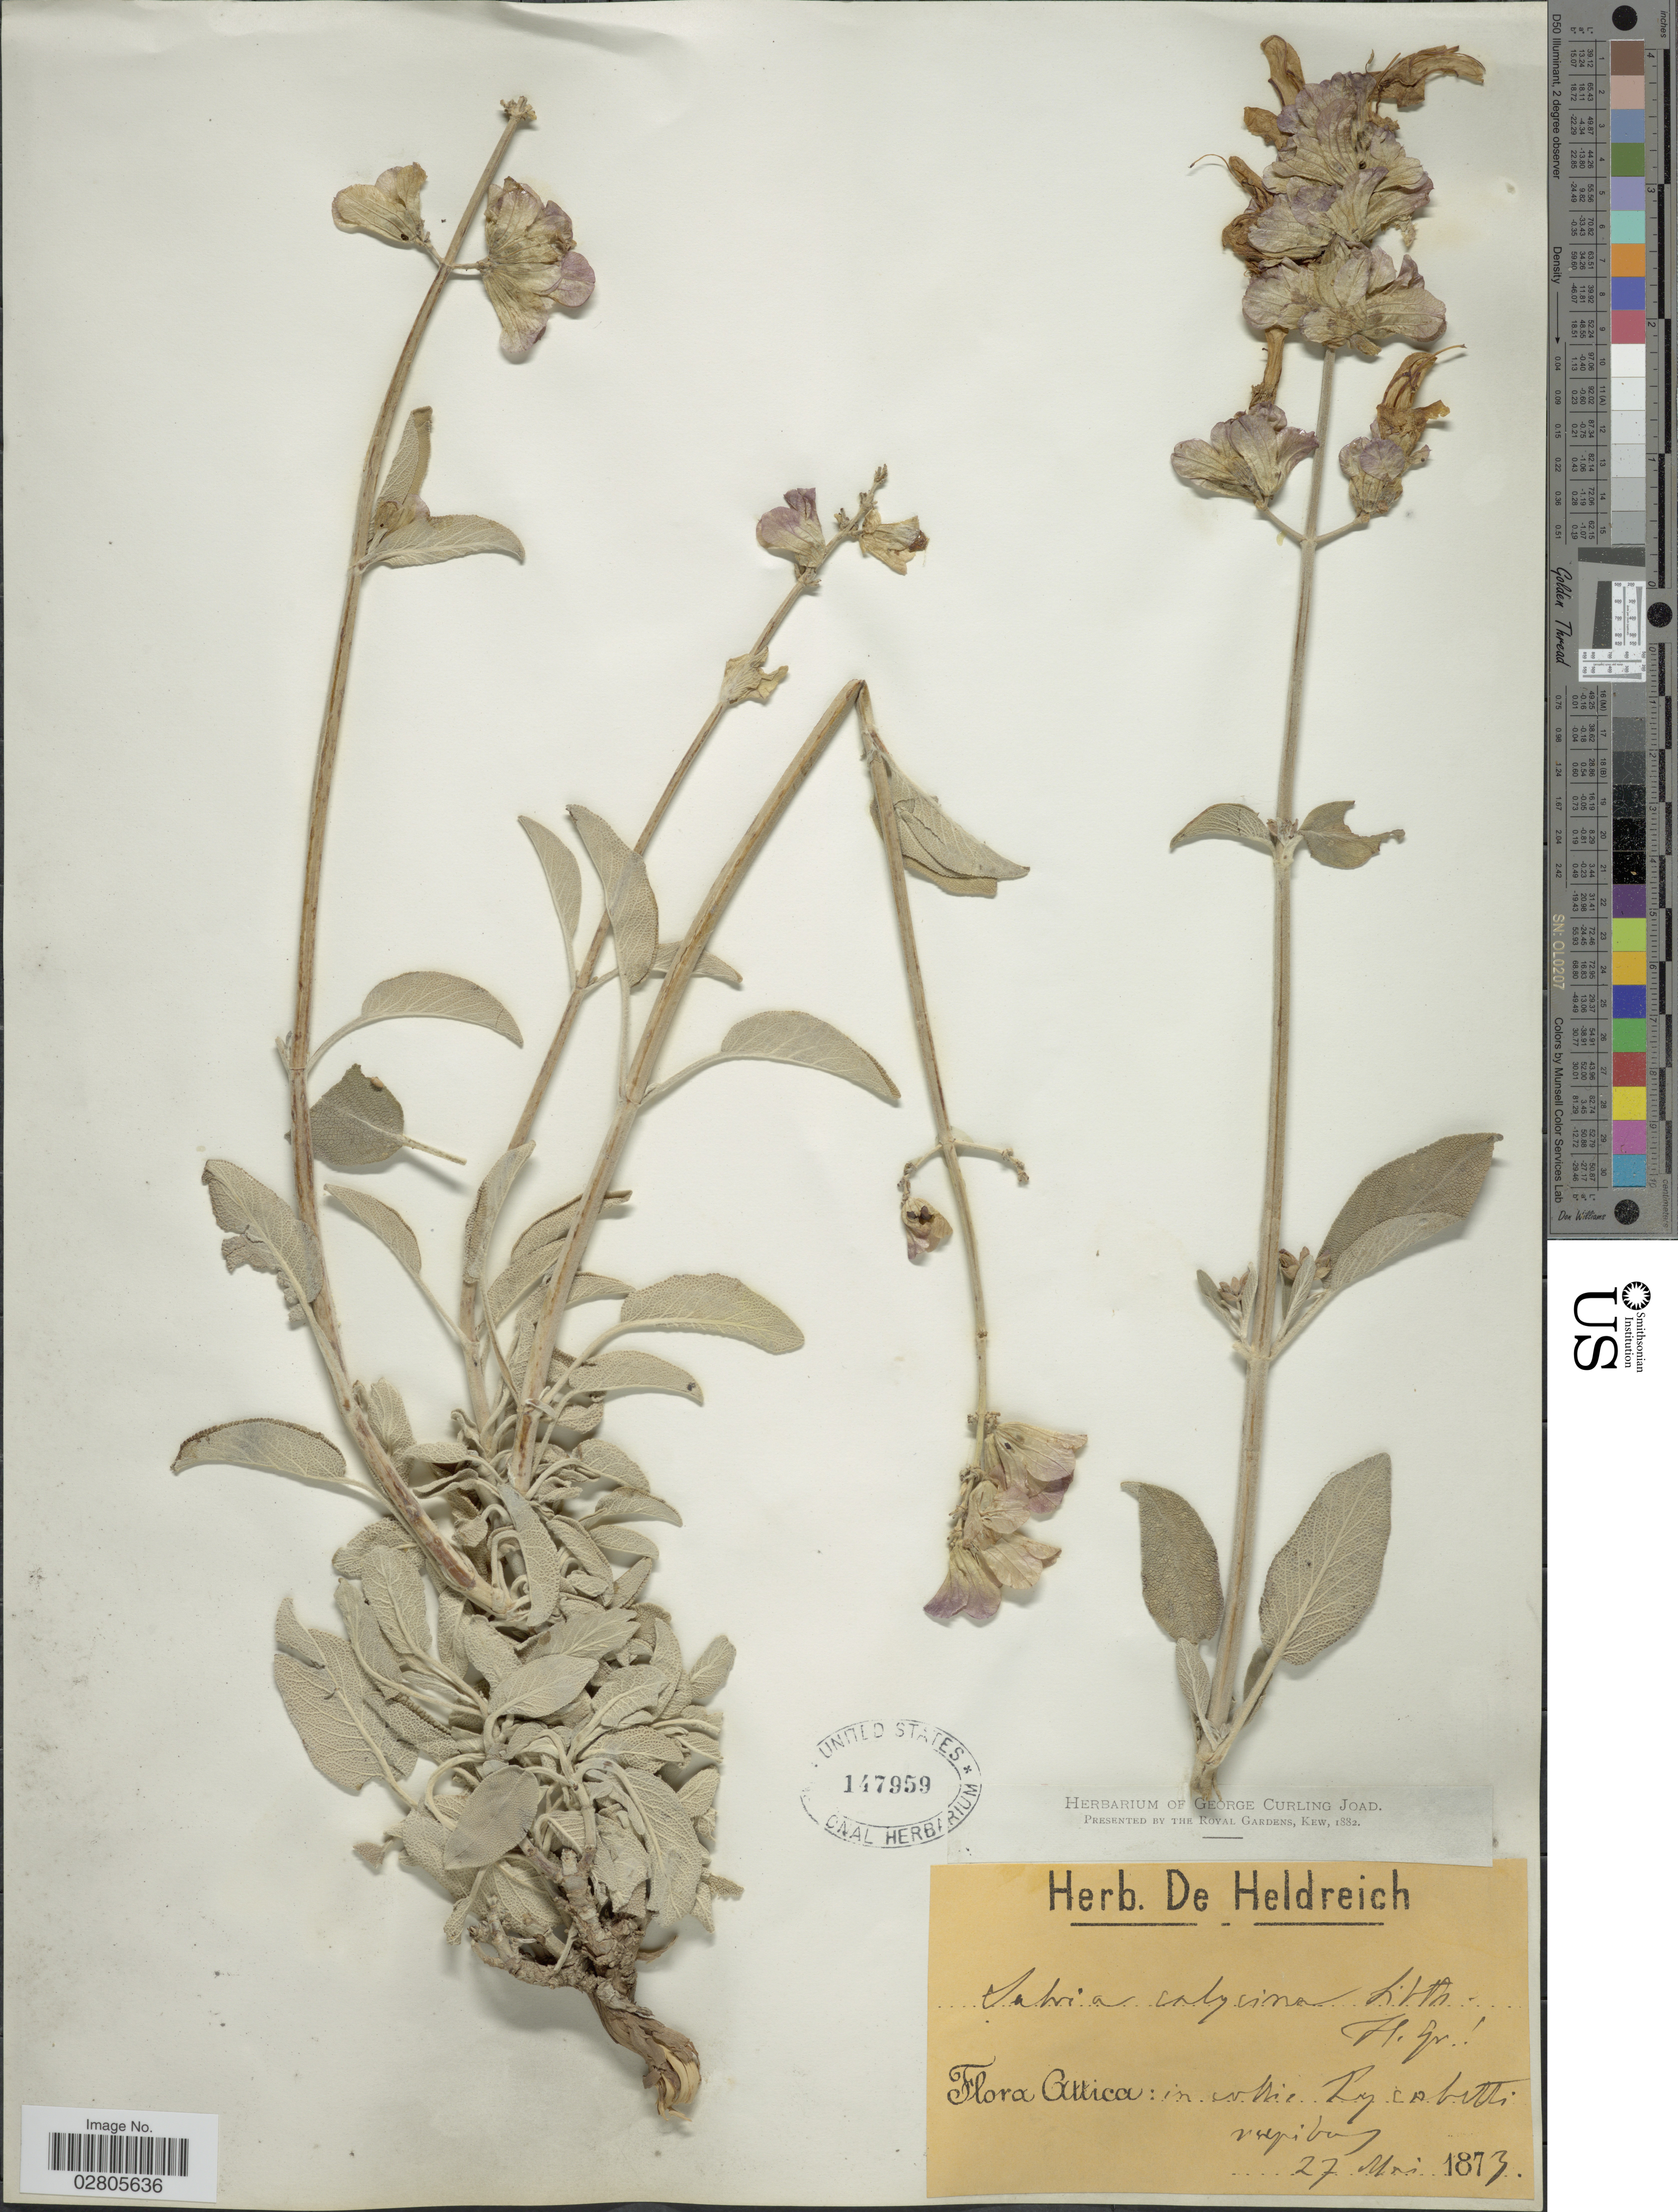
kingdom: Plantae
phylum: Tracheophyta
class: Magnoliopsida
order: Lamiales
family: Lamiaceae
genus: Salvia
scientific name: Salvia calycina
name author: Sm.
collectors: ex herb. De Heldreich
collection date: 1873-05-27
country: Greece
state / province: Attica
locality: In collis Lycabetti rupibus.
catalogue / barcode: US 147959